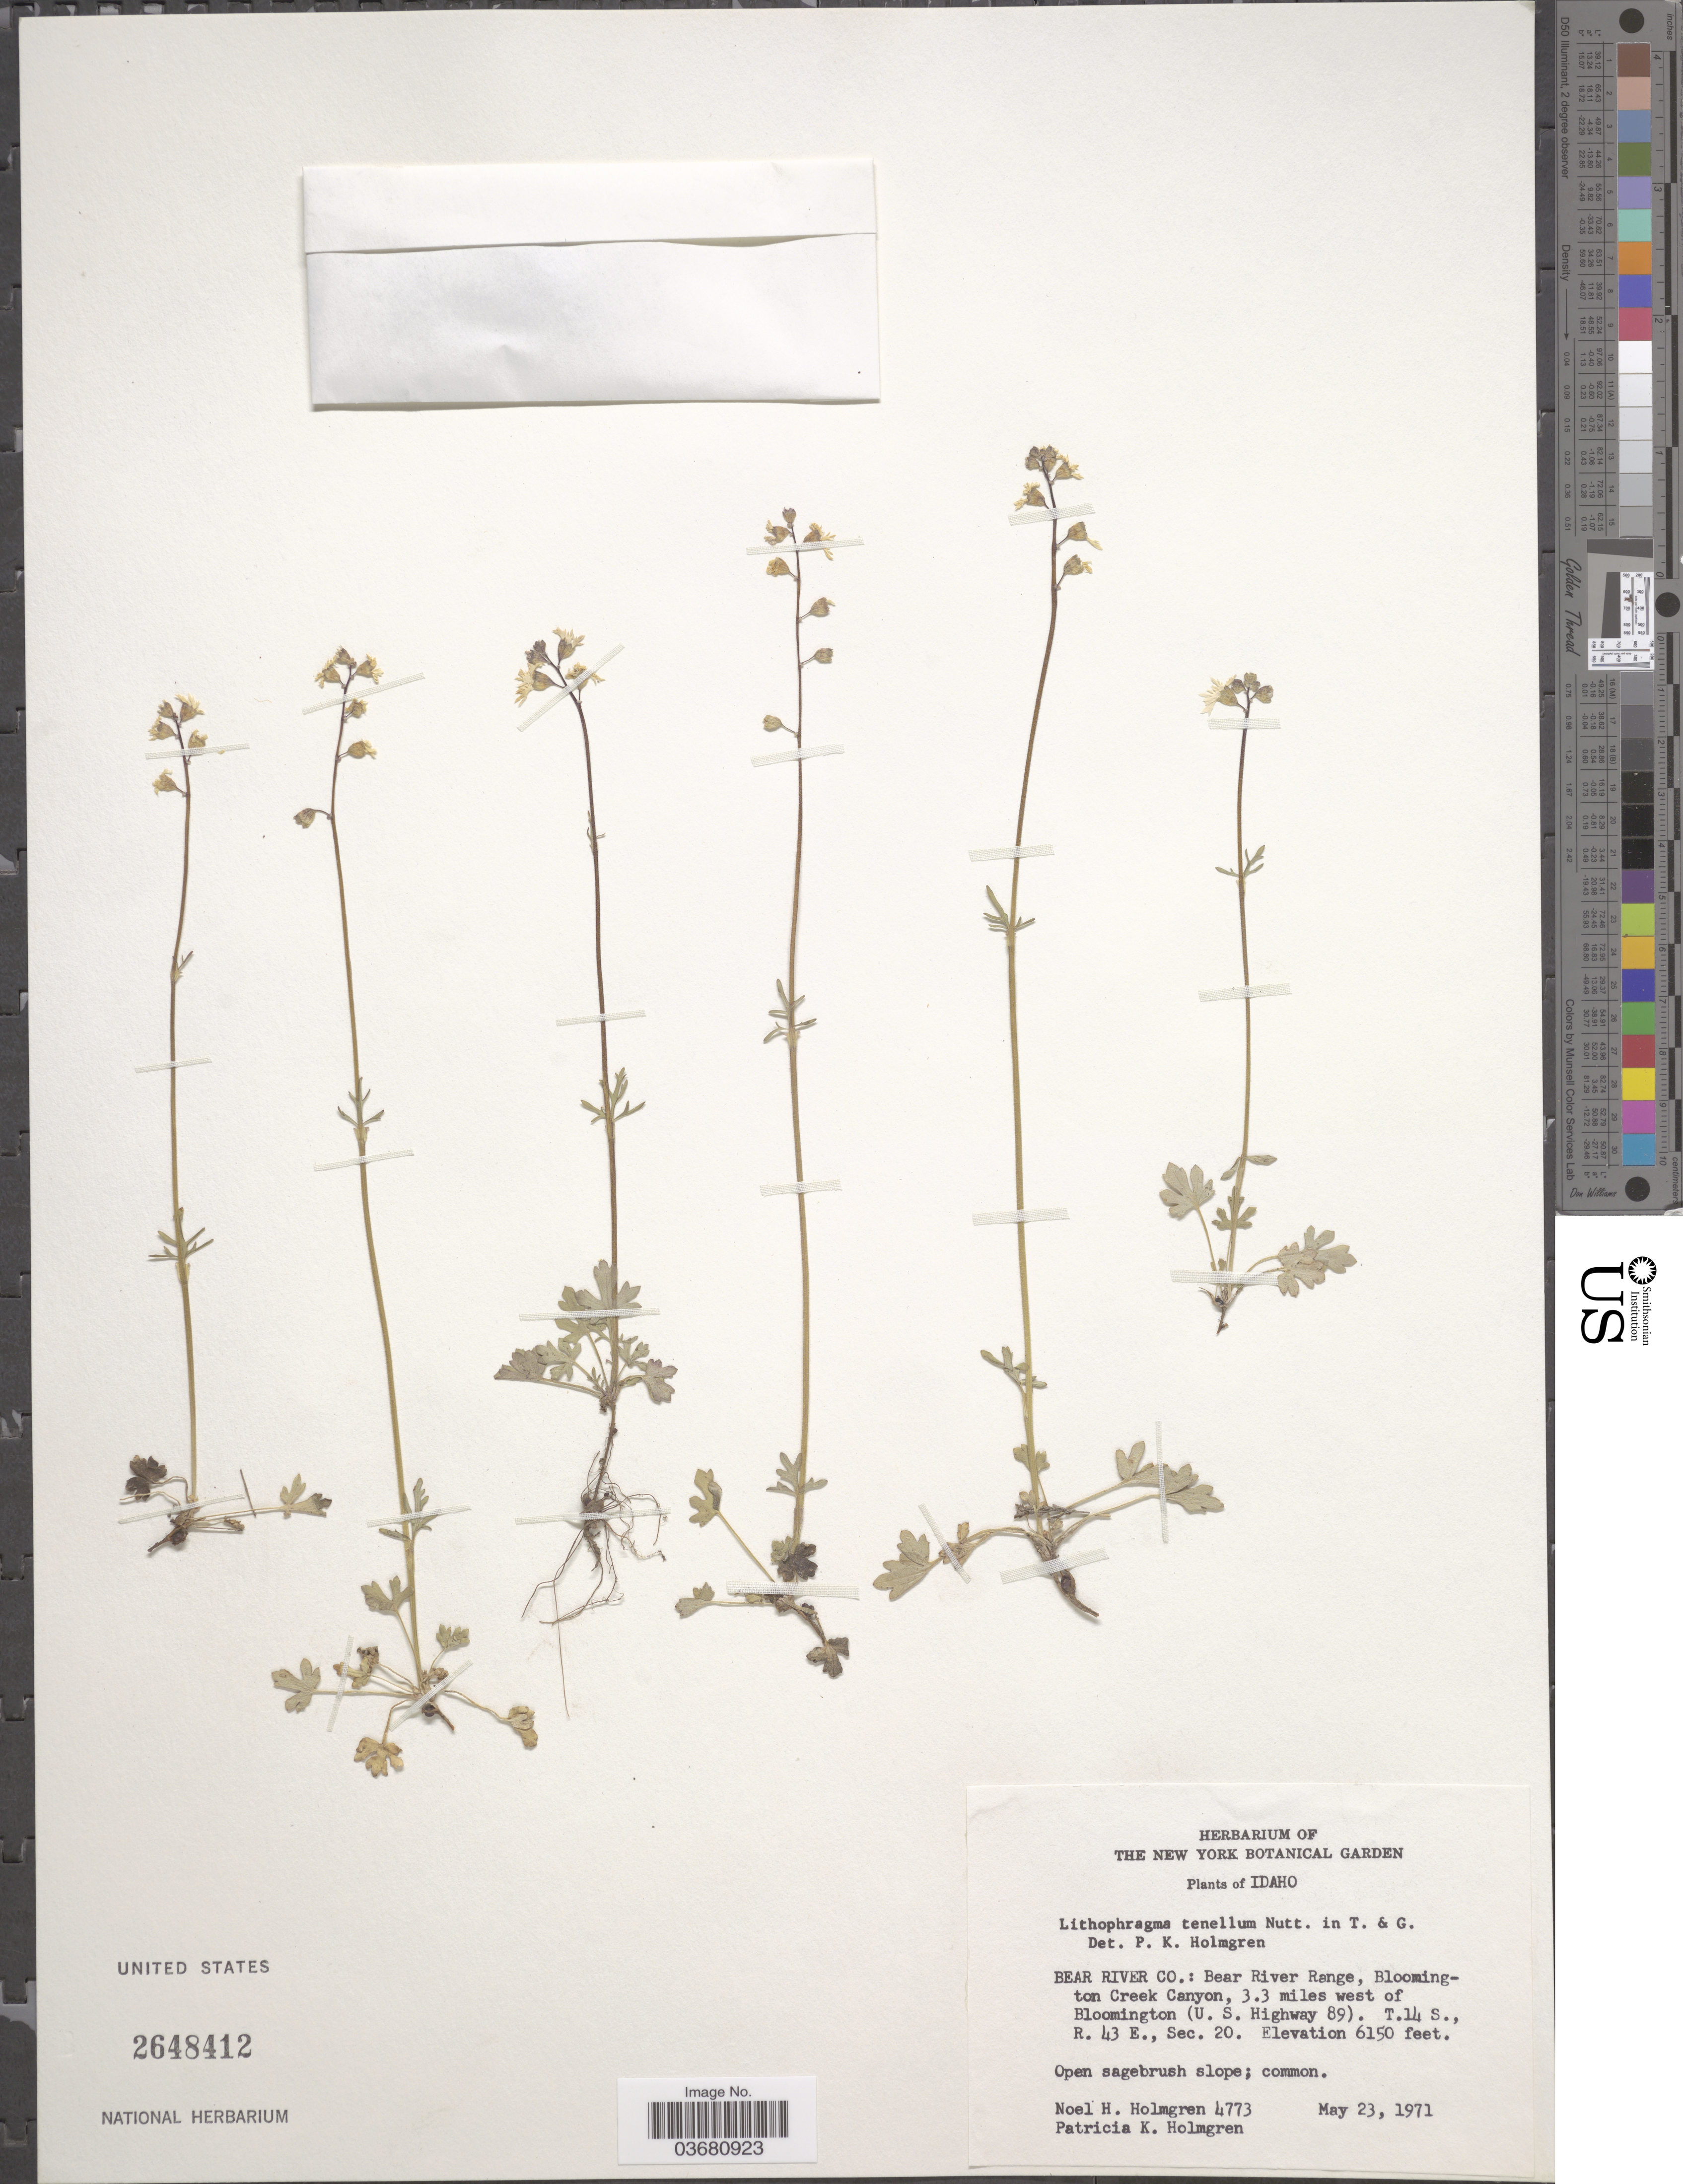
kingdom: Plantae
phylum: Tracheophyta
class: Magnoliopsida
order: Saxifragales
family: Saxifragaceae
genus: Lithophragma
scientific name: Lithophragma tenellum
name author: Nutt.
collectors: N. H. Holmgren & P. K. Holmgren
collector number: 4773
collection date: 1971-05-23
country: United States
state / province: Idaho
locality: Bear River Co.: Bear River Range, Bloomington Creek Canyon, 3.3 miles west of Bloomington (U. S. Highway 89). T.14S., R. 43 E., Sec. 20.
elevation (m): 1875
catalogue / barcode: US 2648412